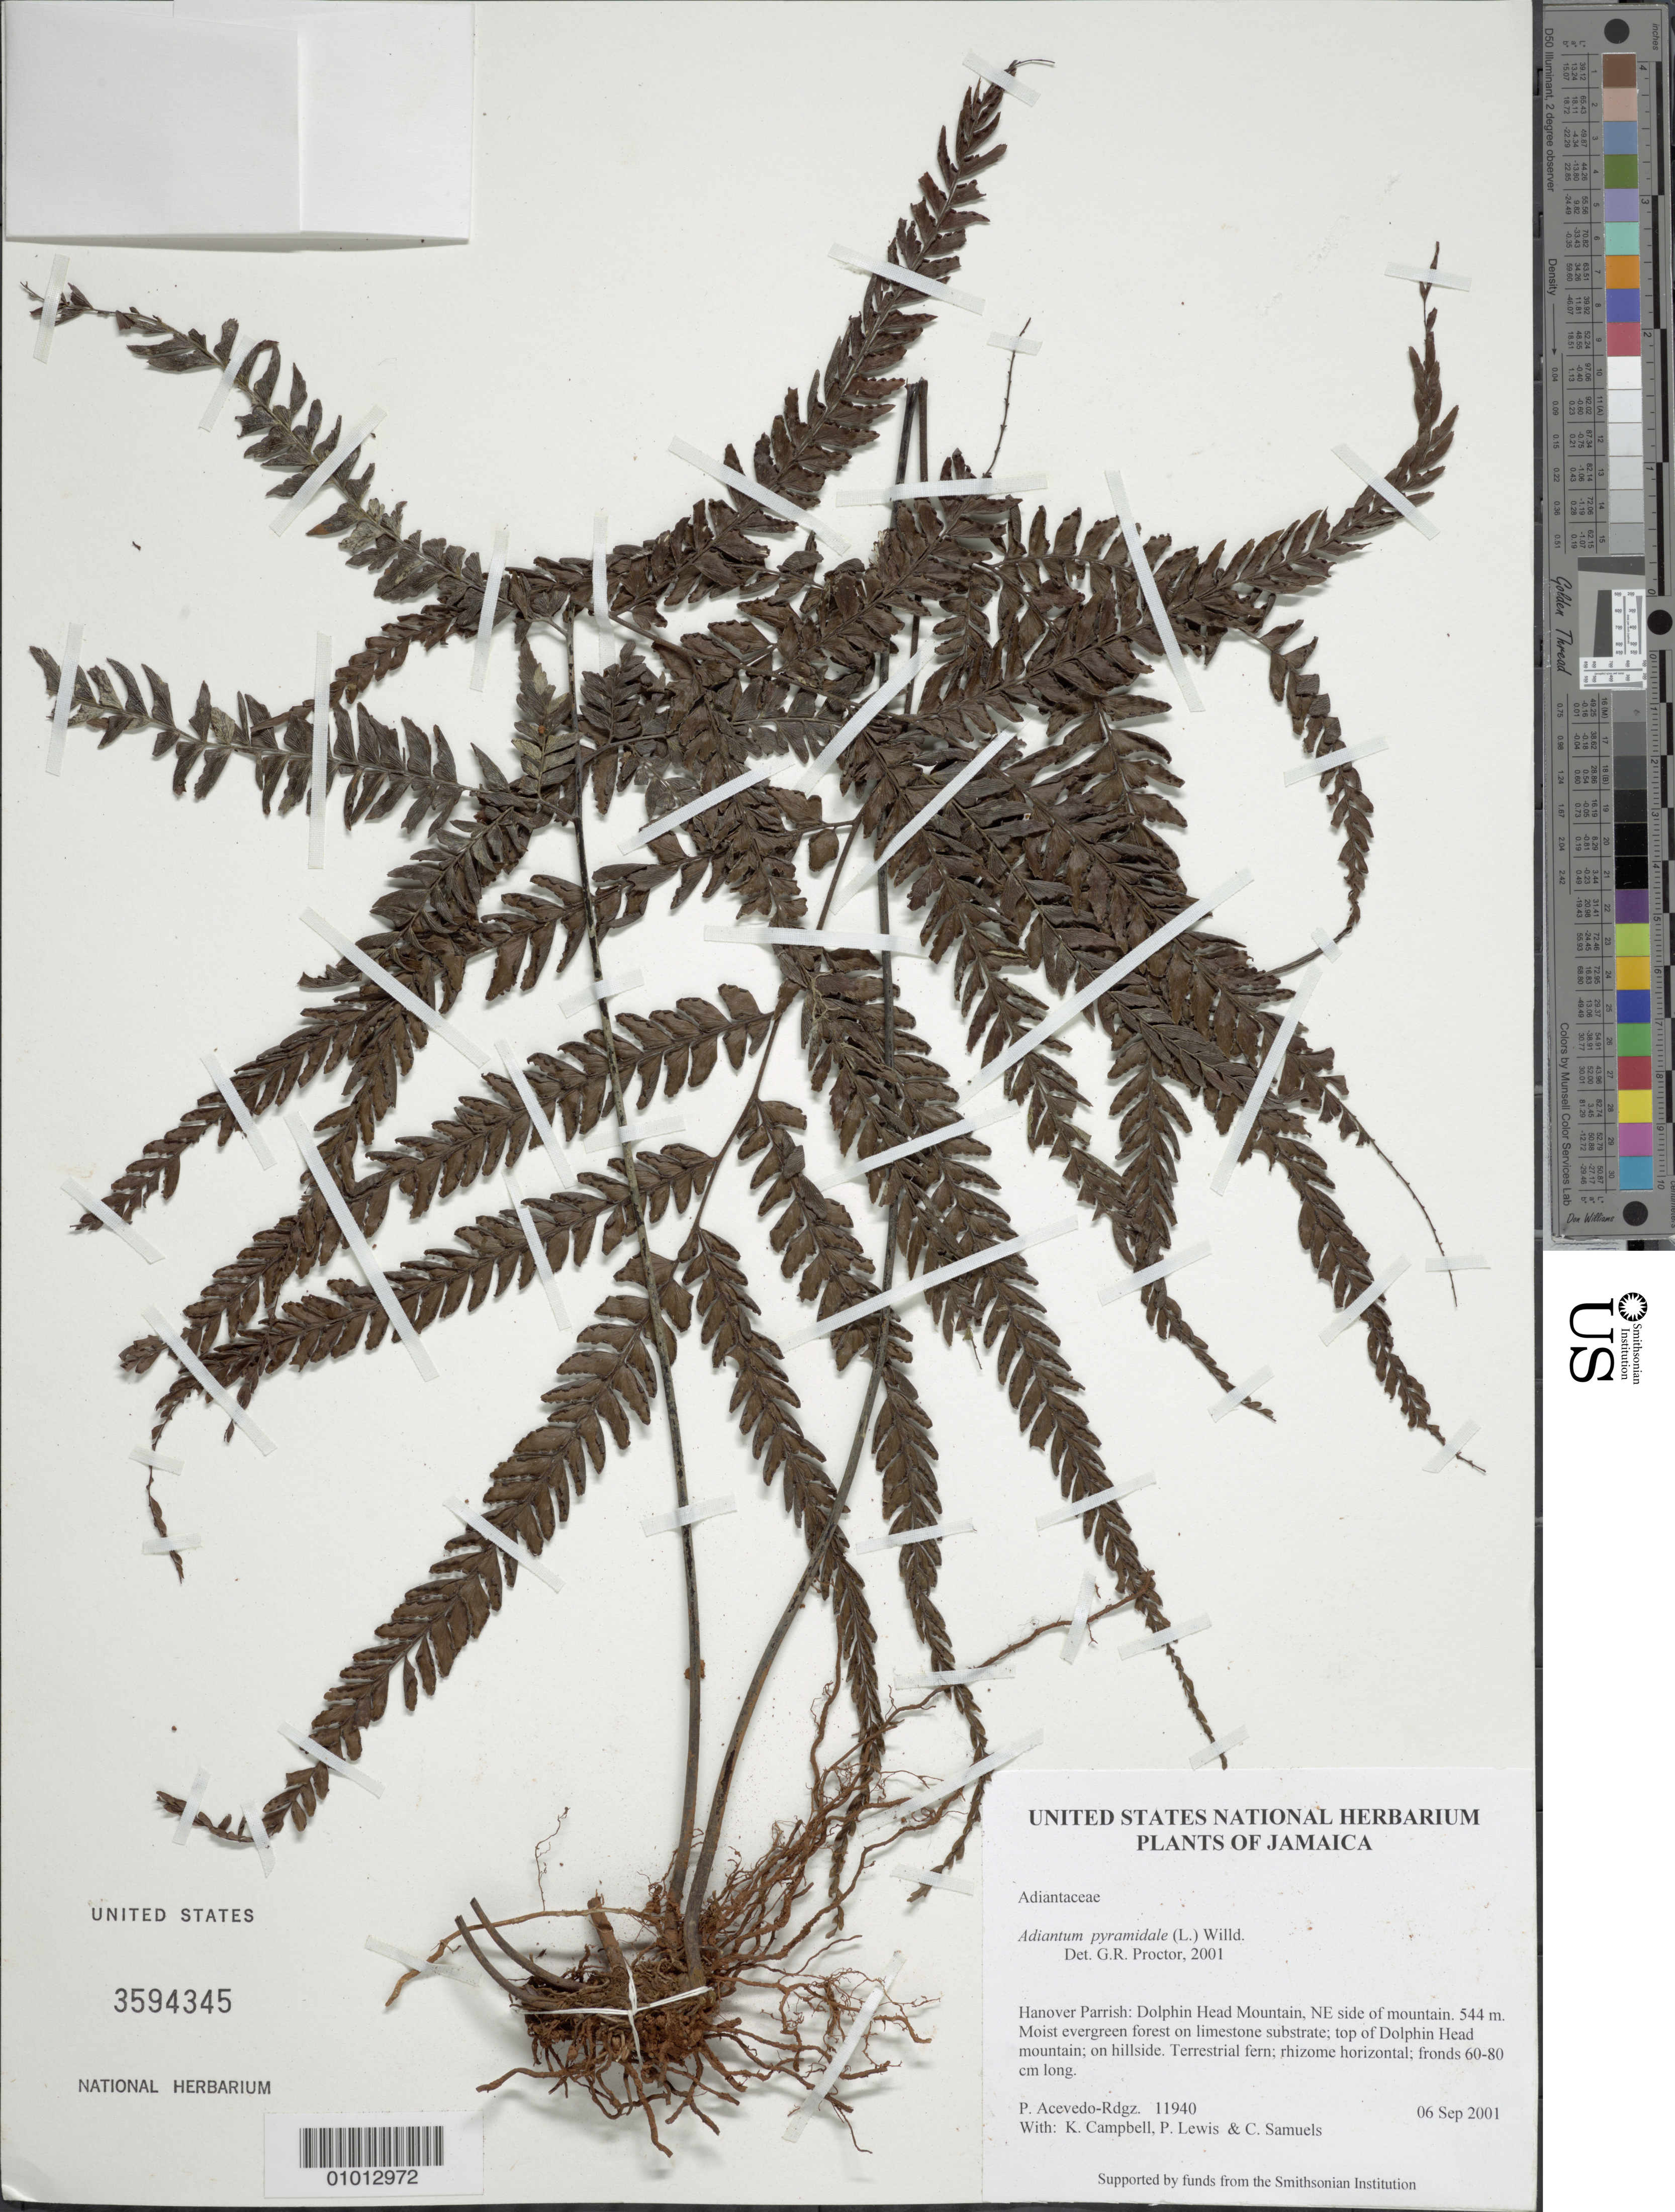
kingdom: Plantae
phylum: Tracheophyta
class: Polypodiopsida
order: Polypodiales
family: Pteridaceae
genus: Adiantum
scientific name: Adiantum pyramidale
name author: (L.) Willd.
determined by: Proctor, G. R.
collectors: P. Acevedo-Rodr., K. Campbell, P. Lewis & C. Samuels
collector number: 11940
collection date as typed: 06 Sep 2001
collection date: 2001-09-06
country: Jamaica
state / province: Hanover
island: Jamaica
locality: Hanover Parrish: Dolphin Head Mountain, NE side of mountain.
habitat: Moist evergreen forest on limestone substrate; top of Dolphin Head mountain; on hillside.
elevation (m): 544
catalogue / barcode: US 3594345